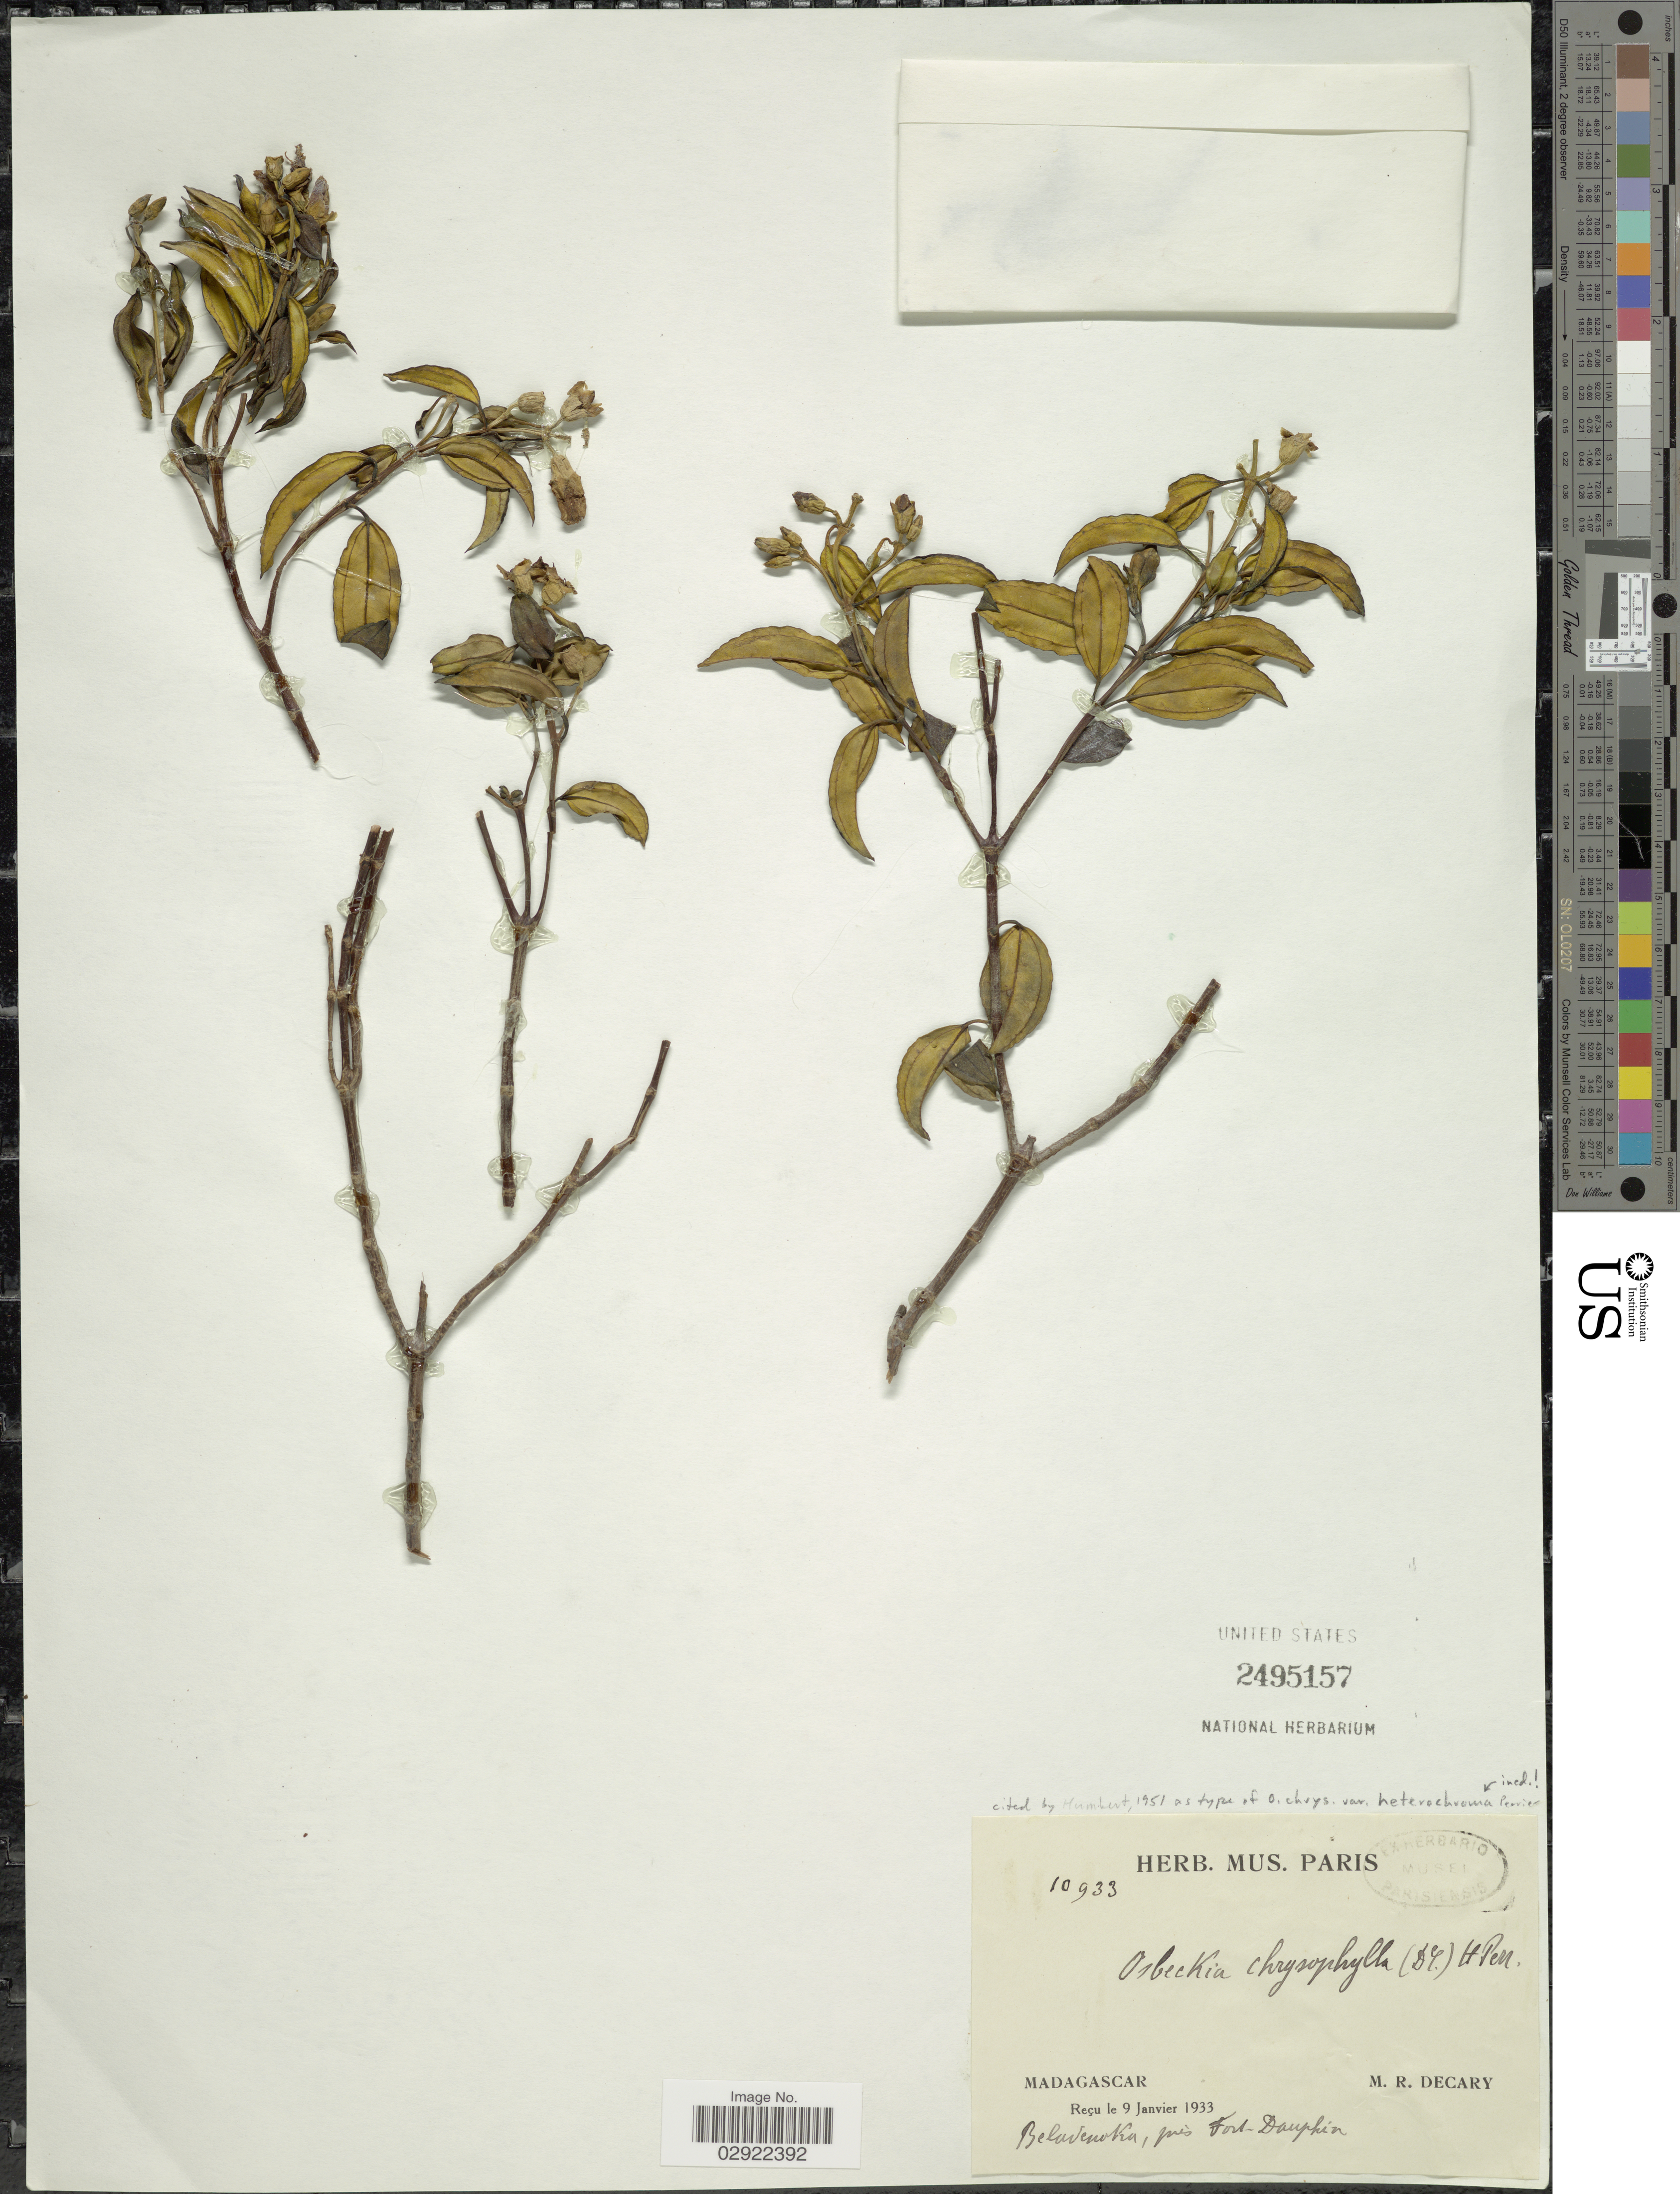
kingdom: Plantae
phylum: Tracheophyta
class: Magnoliopsida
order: Myrtales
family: Melastomataceae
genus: Rousseauxia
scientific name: Rousseauxia chrysophylla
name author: DC.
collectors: R. Decary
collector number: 10933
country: Madagascar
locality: Belavenoka, près Fort-Dauphin.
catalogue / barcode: US 2495157